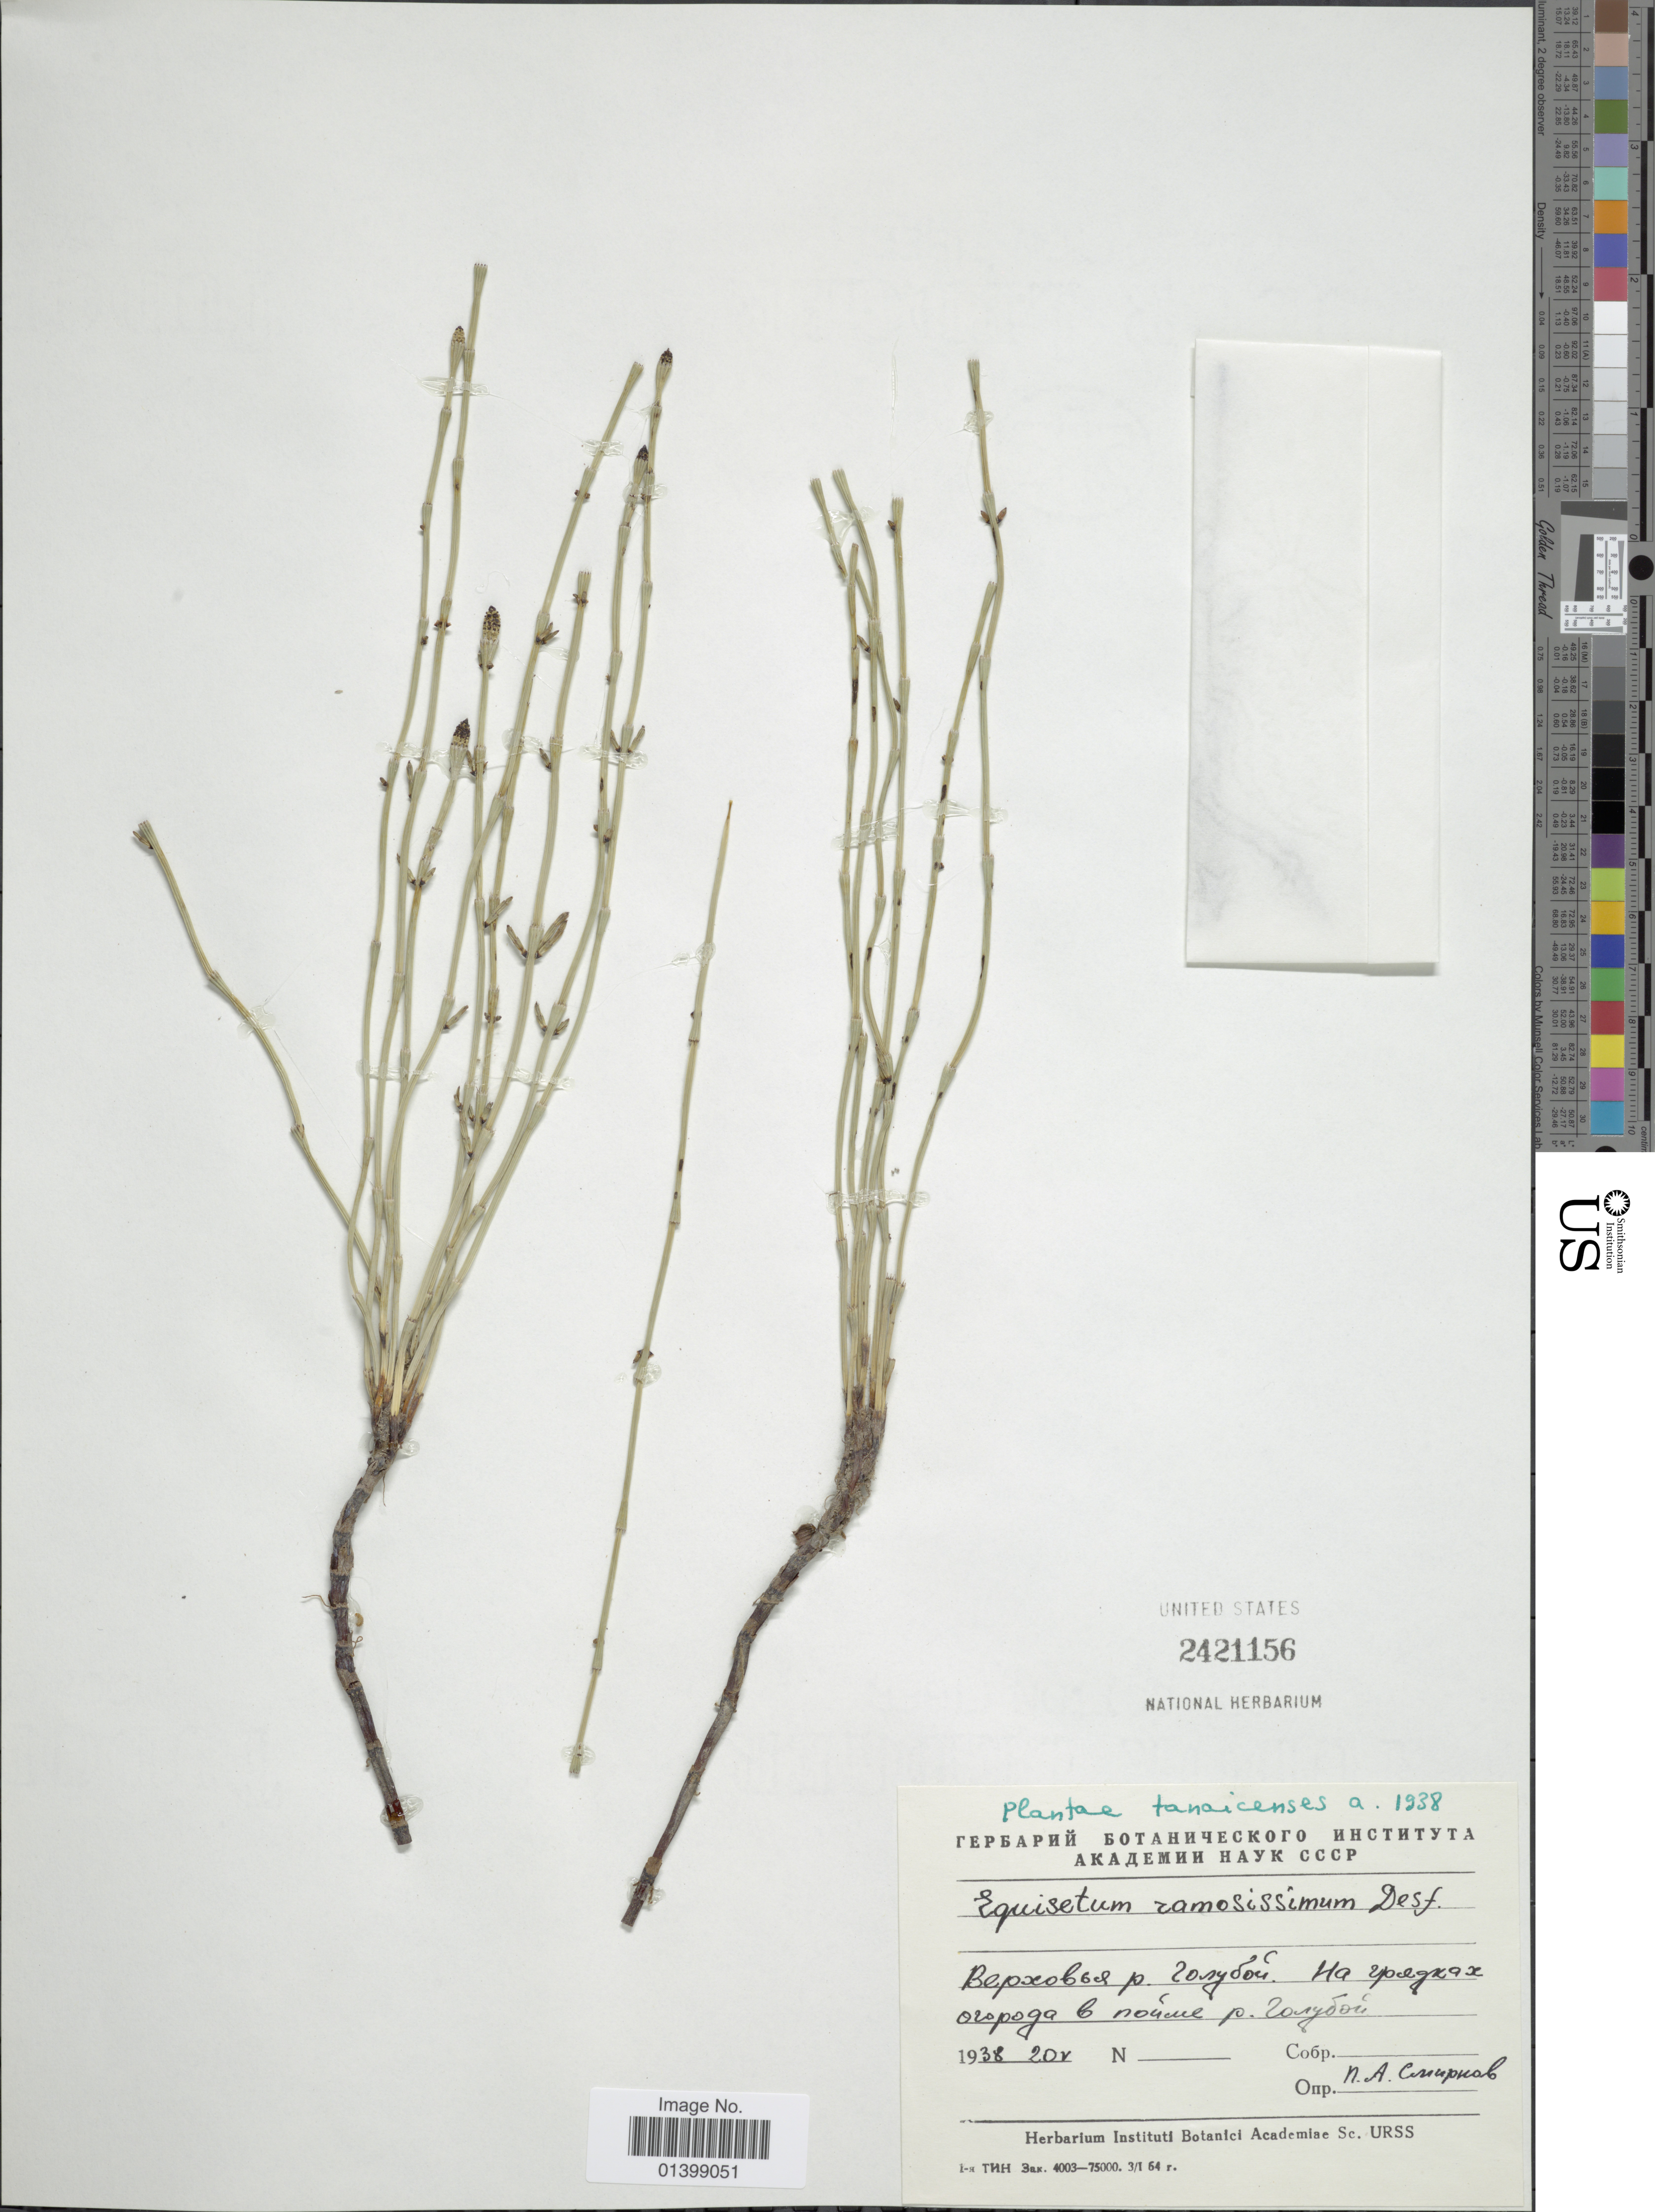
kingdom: Plantae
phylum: Tracheophyta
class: Polypodiopsida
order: Equisetales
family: Equisetaceae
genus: Equisetum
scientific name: Equisetum ramosissimum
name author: Desf.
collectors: P. Smirnov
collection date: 1938-05-20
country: Russian Federation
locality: River Golybaya.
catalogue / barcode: US 2421156